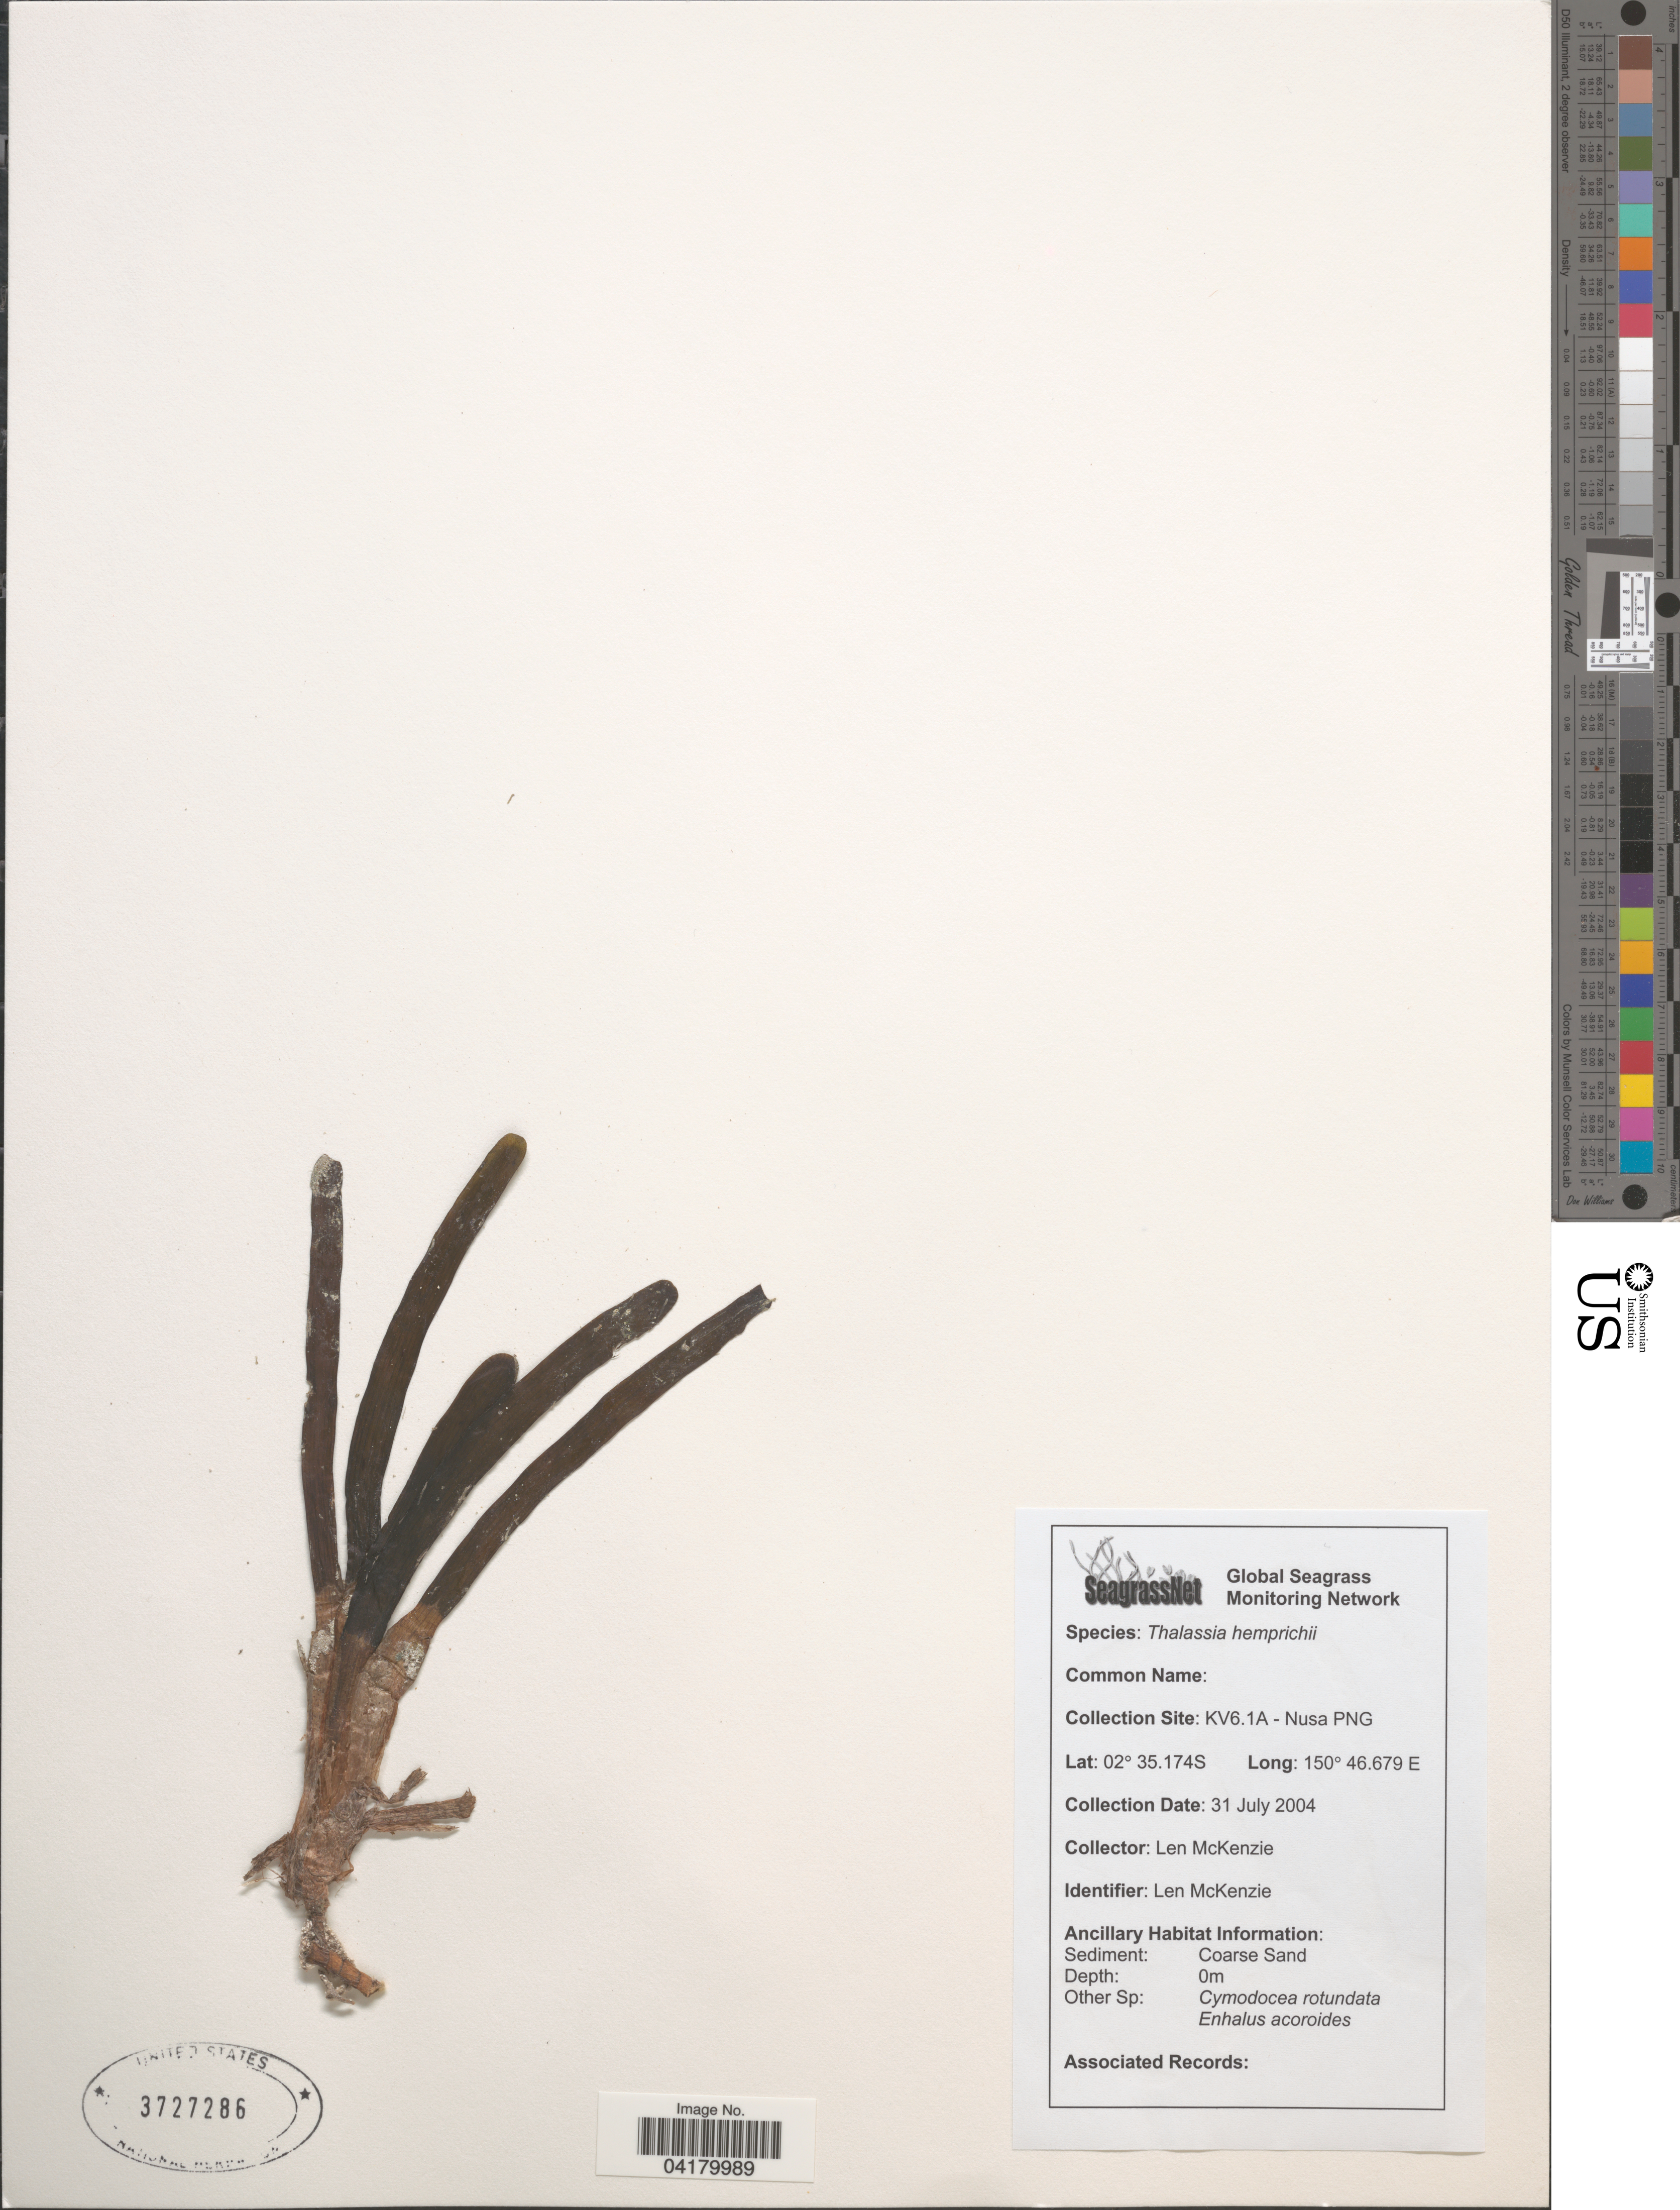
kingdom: Plantae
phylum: Tracheophyta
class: Liliopsida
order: Alismatales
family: Hydrocharitaceae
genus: Thalassia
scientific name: Thalassia hemprichii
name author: Asch.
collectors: L. McKenzie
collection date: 2004-07-31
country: Papua New Guinea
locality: Collection Site: KV6.1A - Nusa PNG.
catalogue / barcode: US 3727286